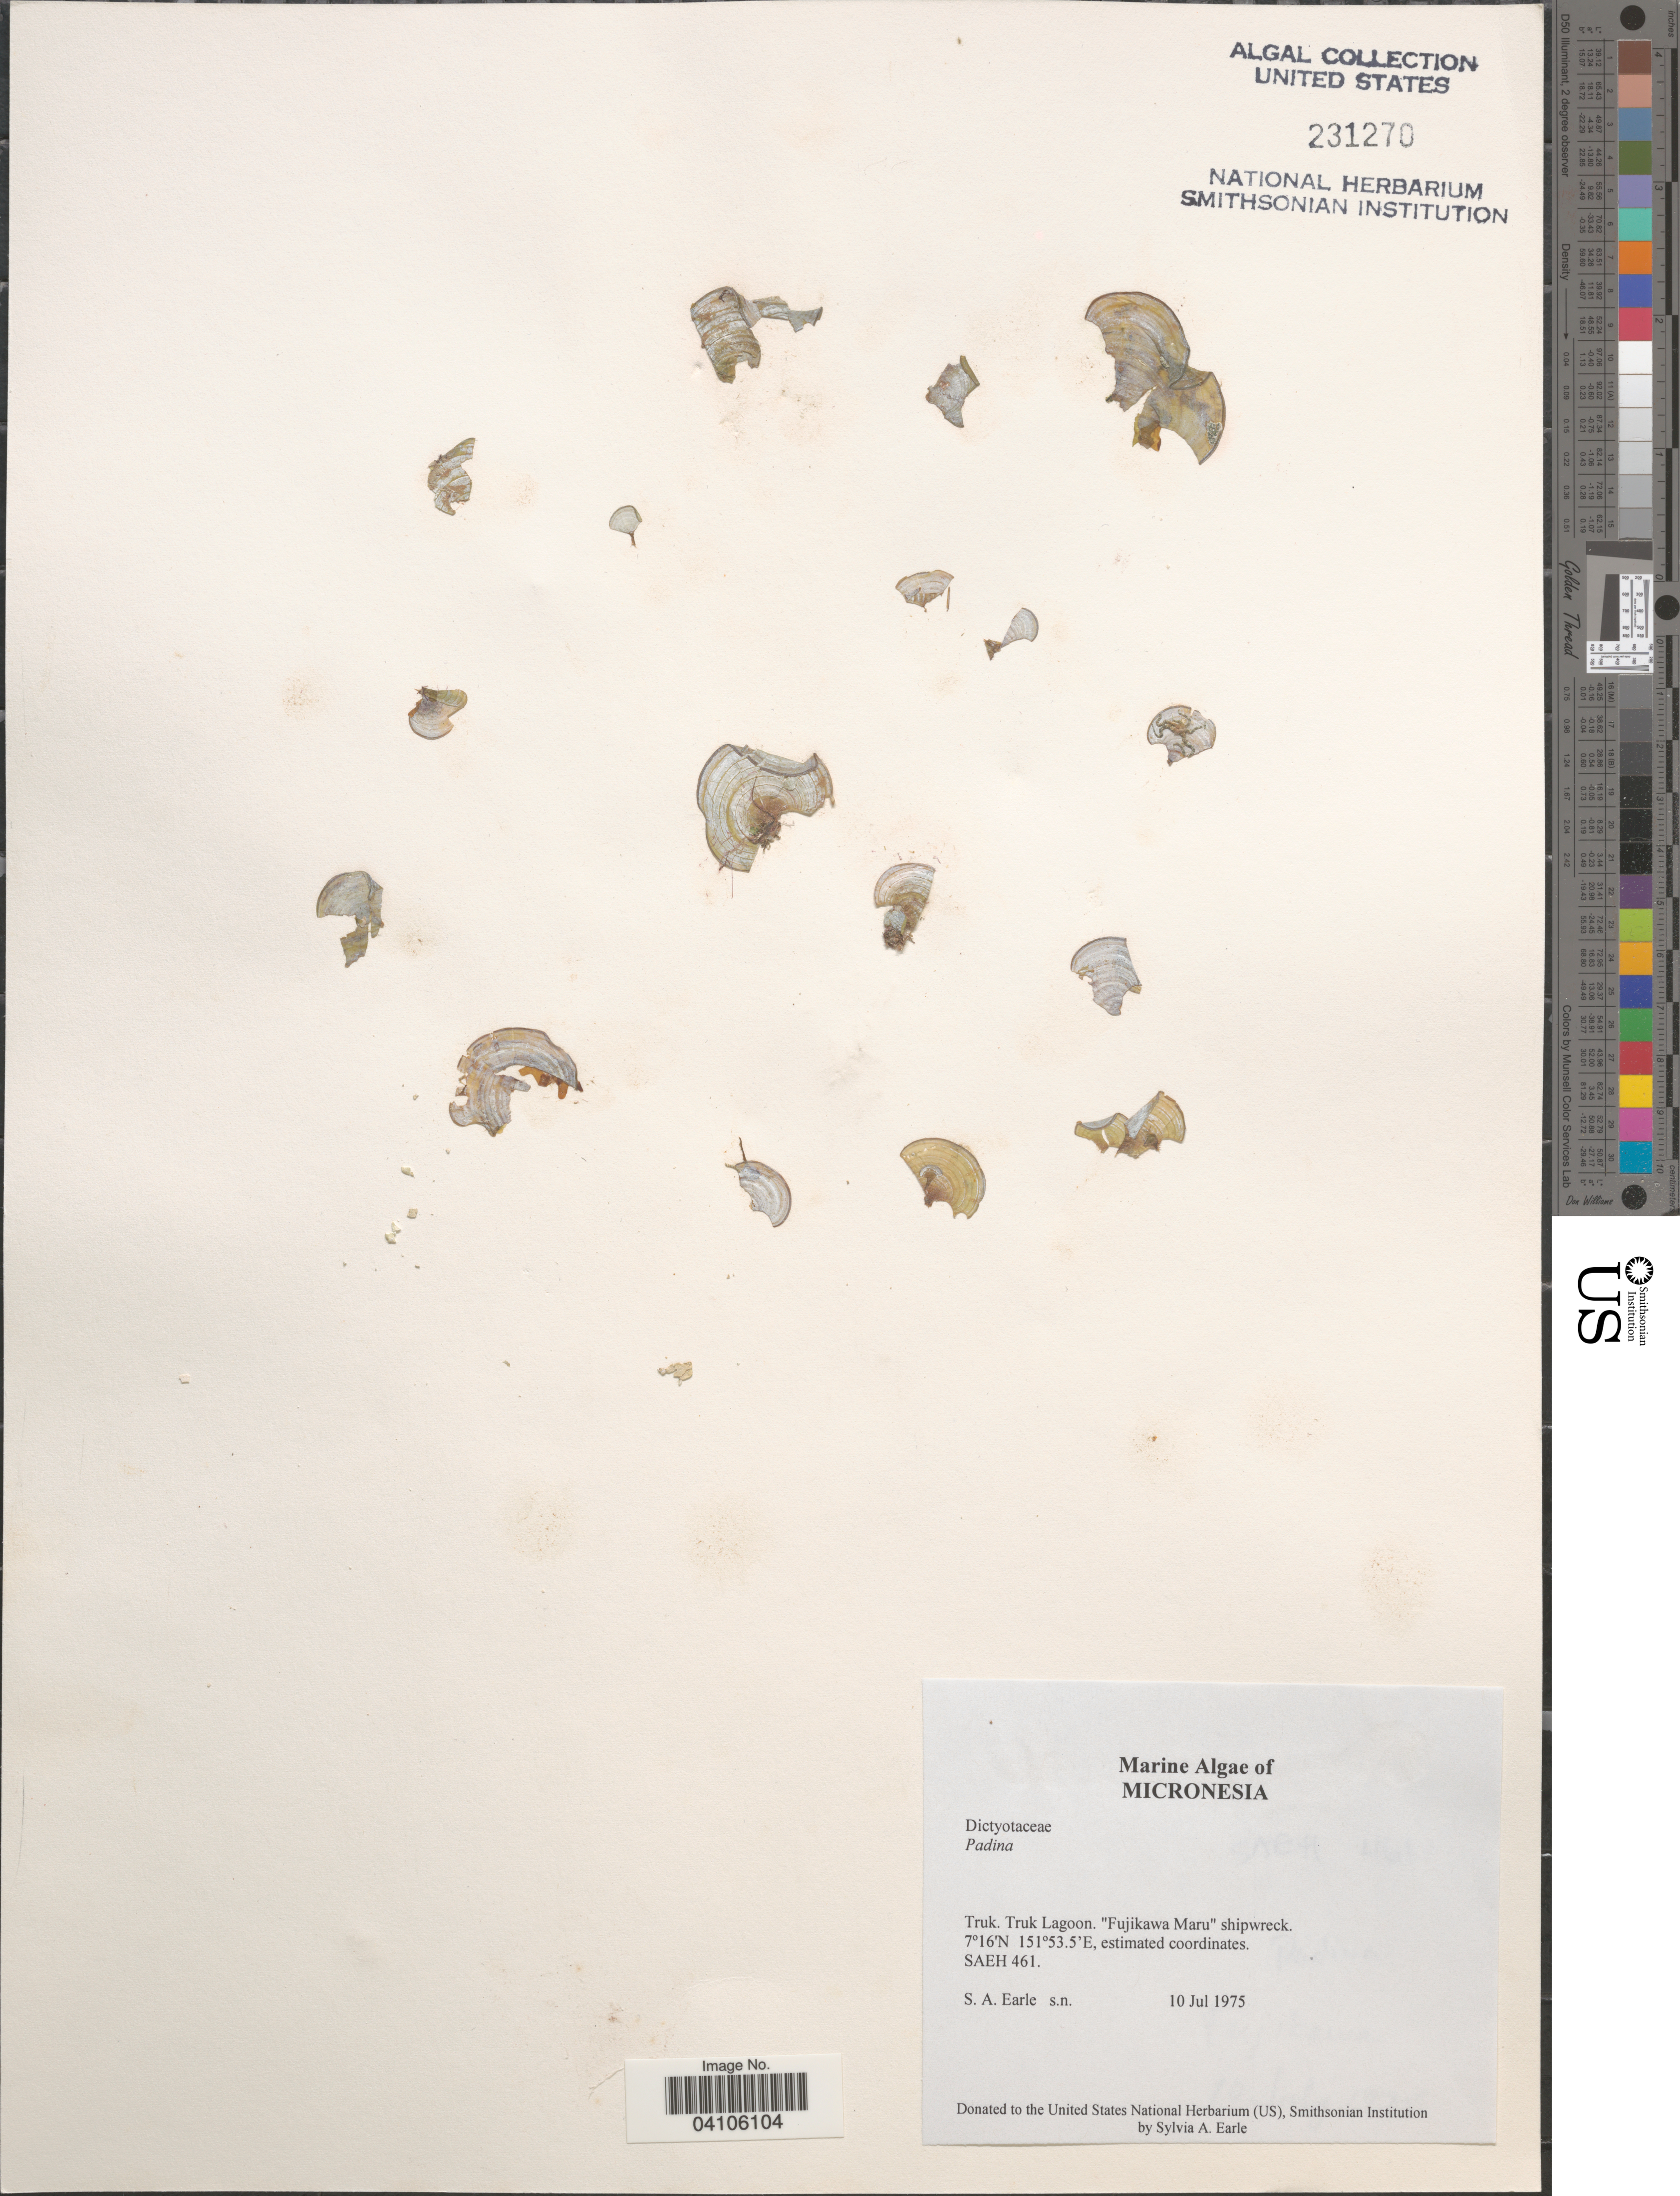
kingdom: Chromista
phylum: Ochrophyta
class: Phaeophyceae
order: Dictyotales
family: Dictyotaceae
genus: Padina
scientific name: Padina sp.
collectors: S. A. Earle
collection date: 1975-07-10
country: Micronesia, Federated States of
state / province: Truk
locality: Micronesia. Truk Lagoon. "Fujikawa Maru" shipwreck.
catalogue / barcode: US 231270